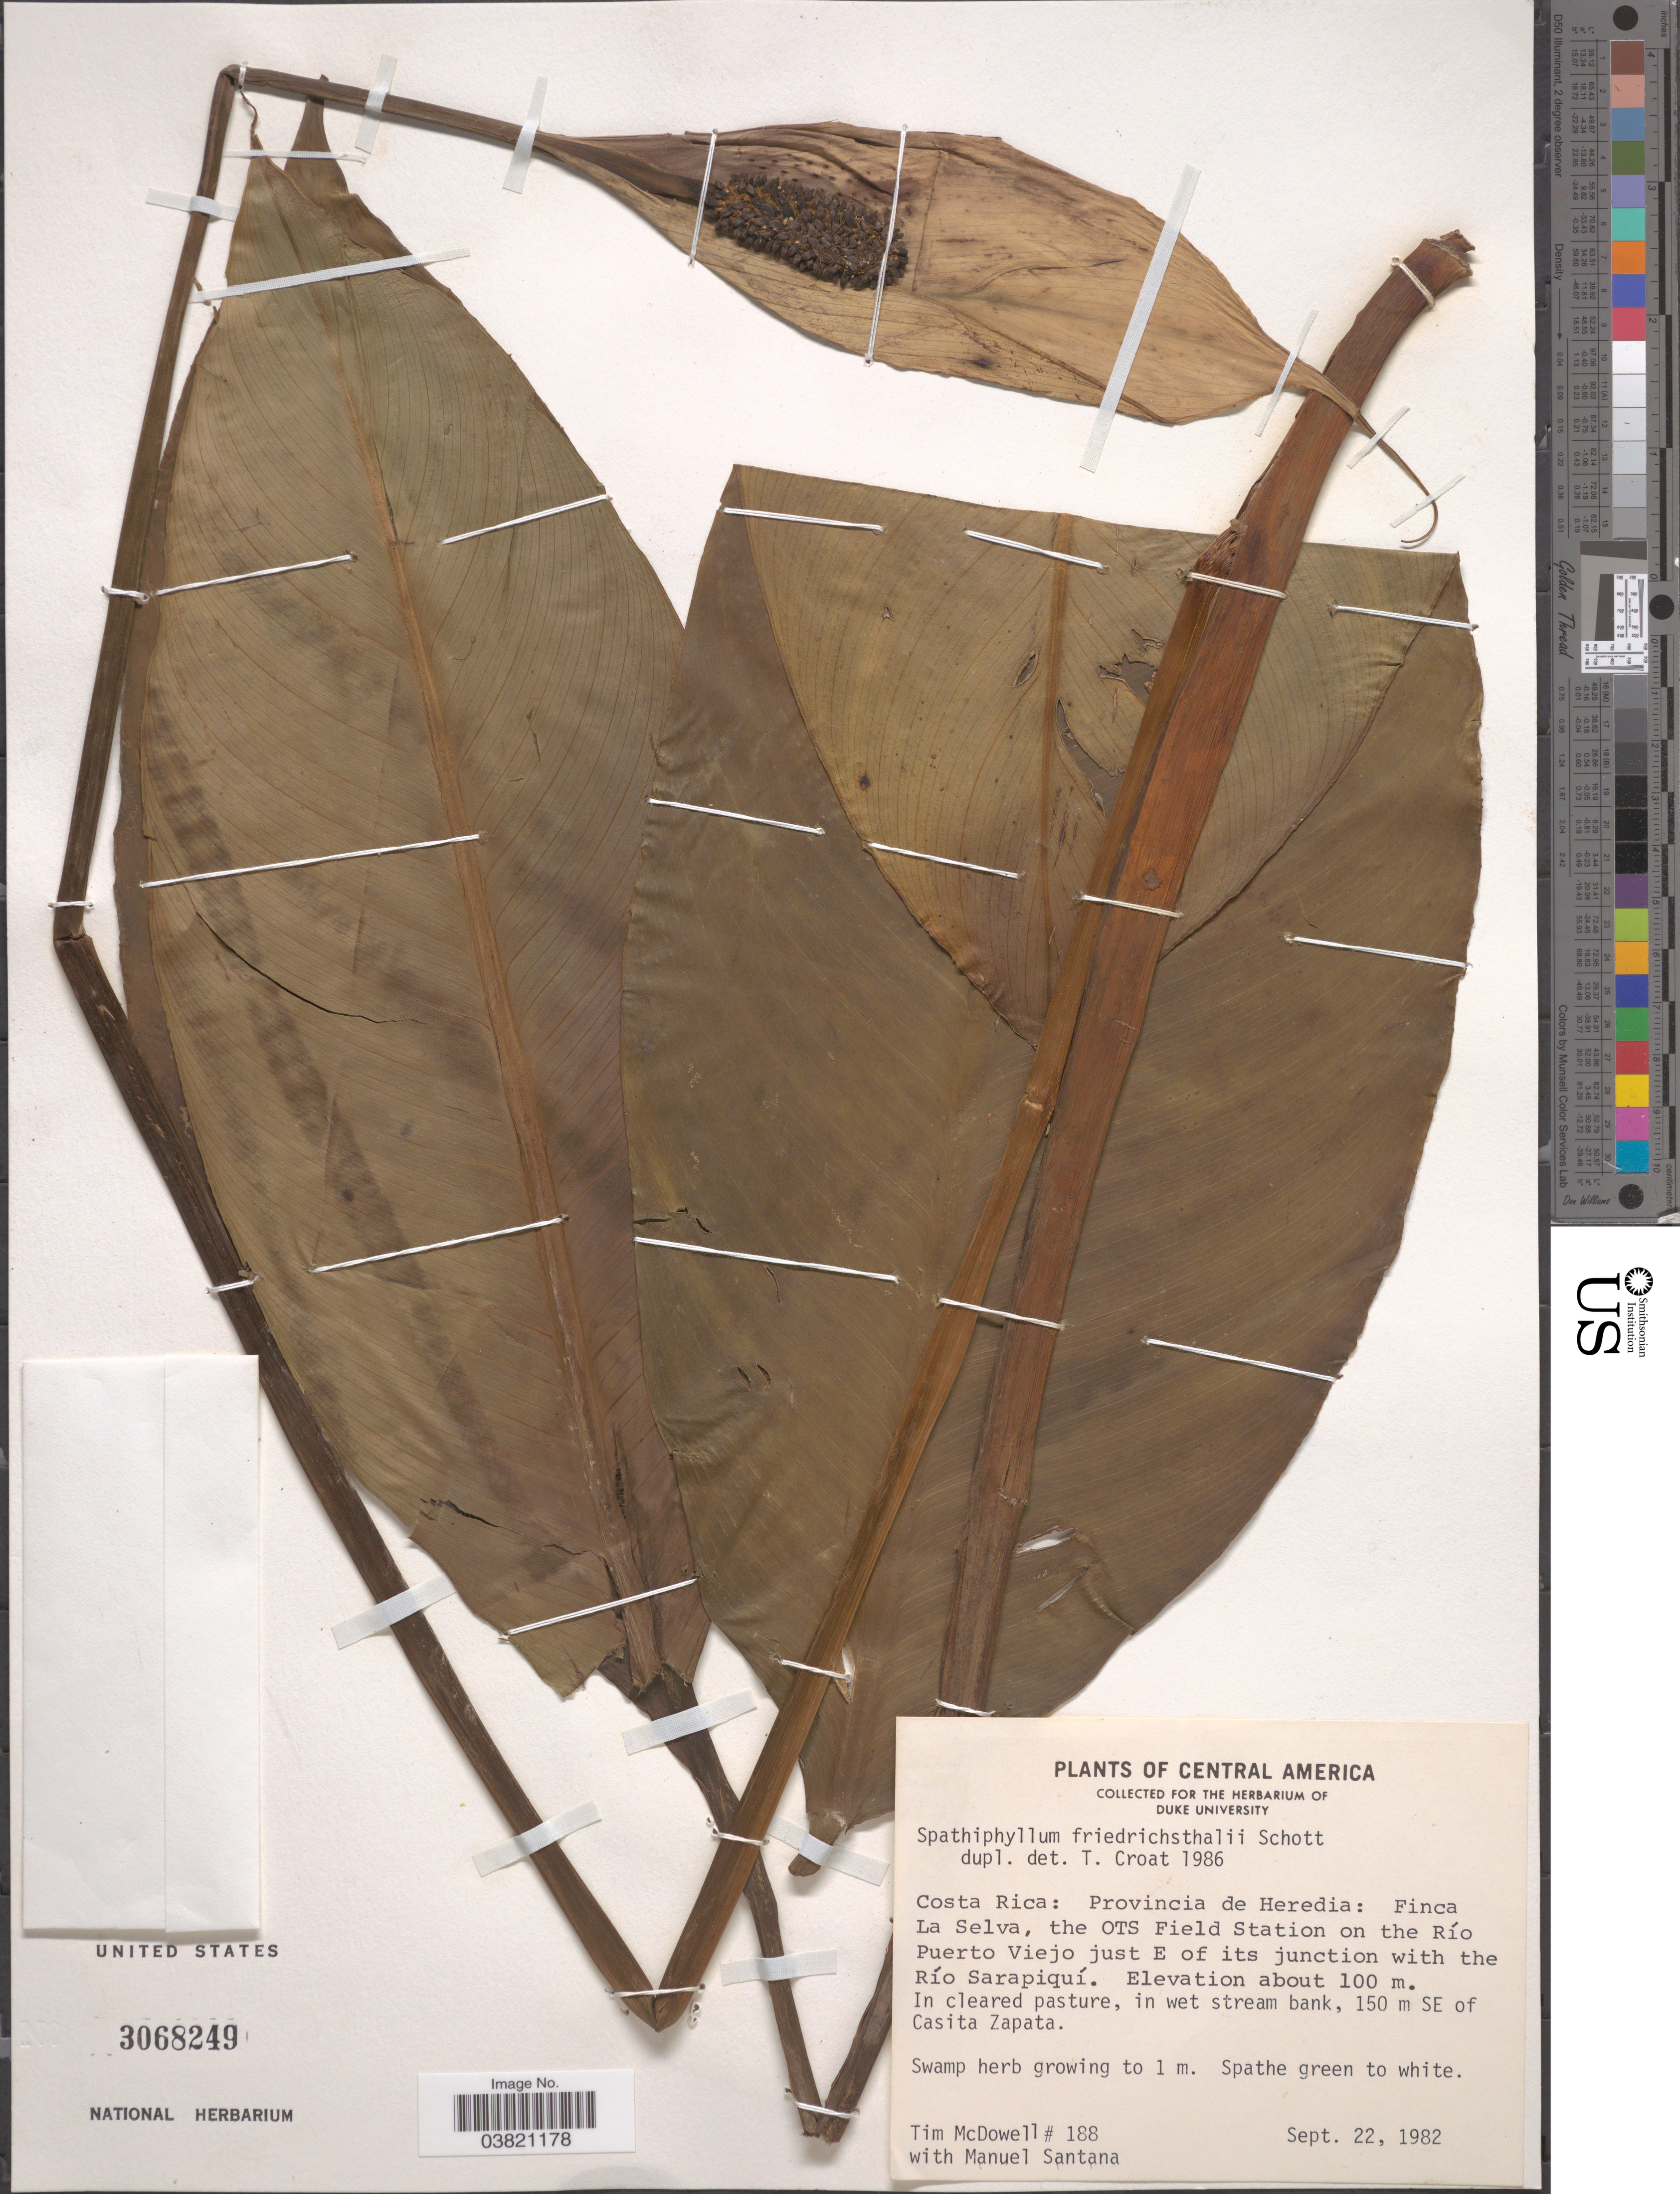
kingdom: Plantae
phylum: Tracheophyta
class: Liliopsida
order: Alismatales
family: Araceae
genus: Spathiphyllum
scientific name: Spathiphyllum friedrichsthalii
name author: Schott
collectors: T. McDowell & M. Santana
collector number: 188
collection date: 1982-09-22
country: Costa Rica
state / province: Heredia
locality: Finca La Selva, the OTS Field Station on the Río Puerto Viejo just E of its junction with the Río Sarapiquí. 150 m SE of Casita Zapata.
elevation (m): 100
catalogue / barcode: US 3068249